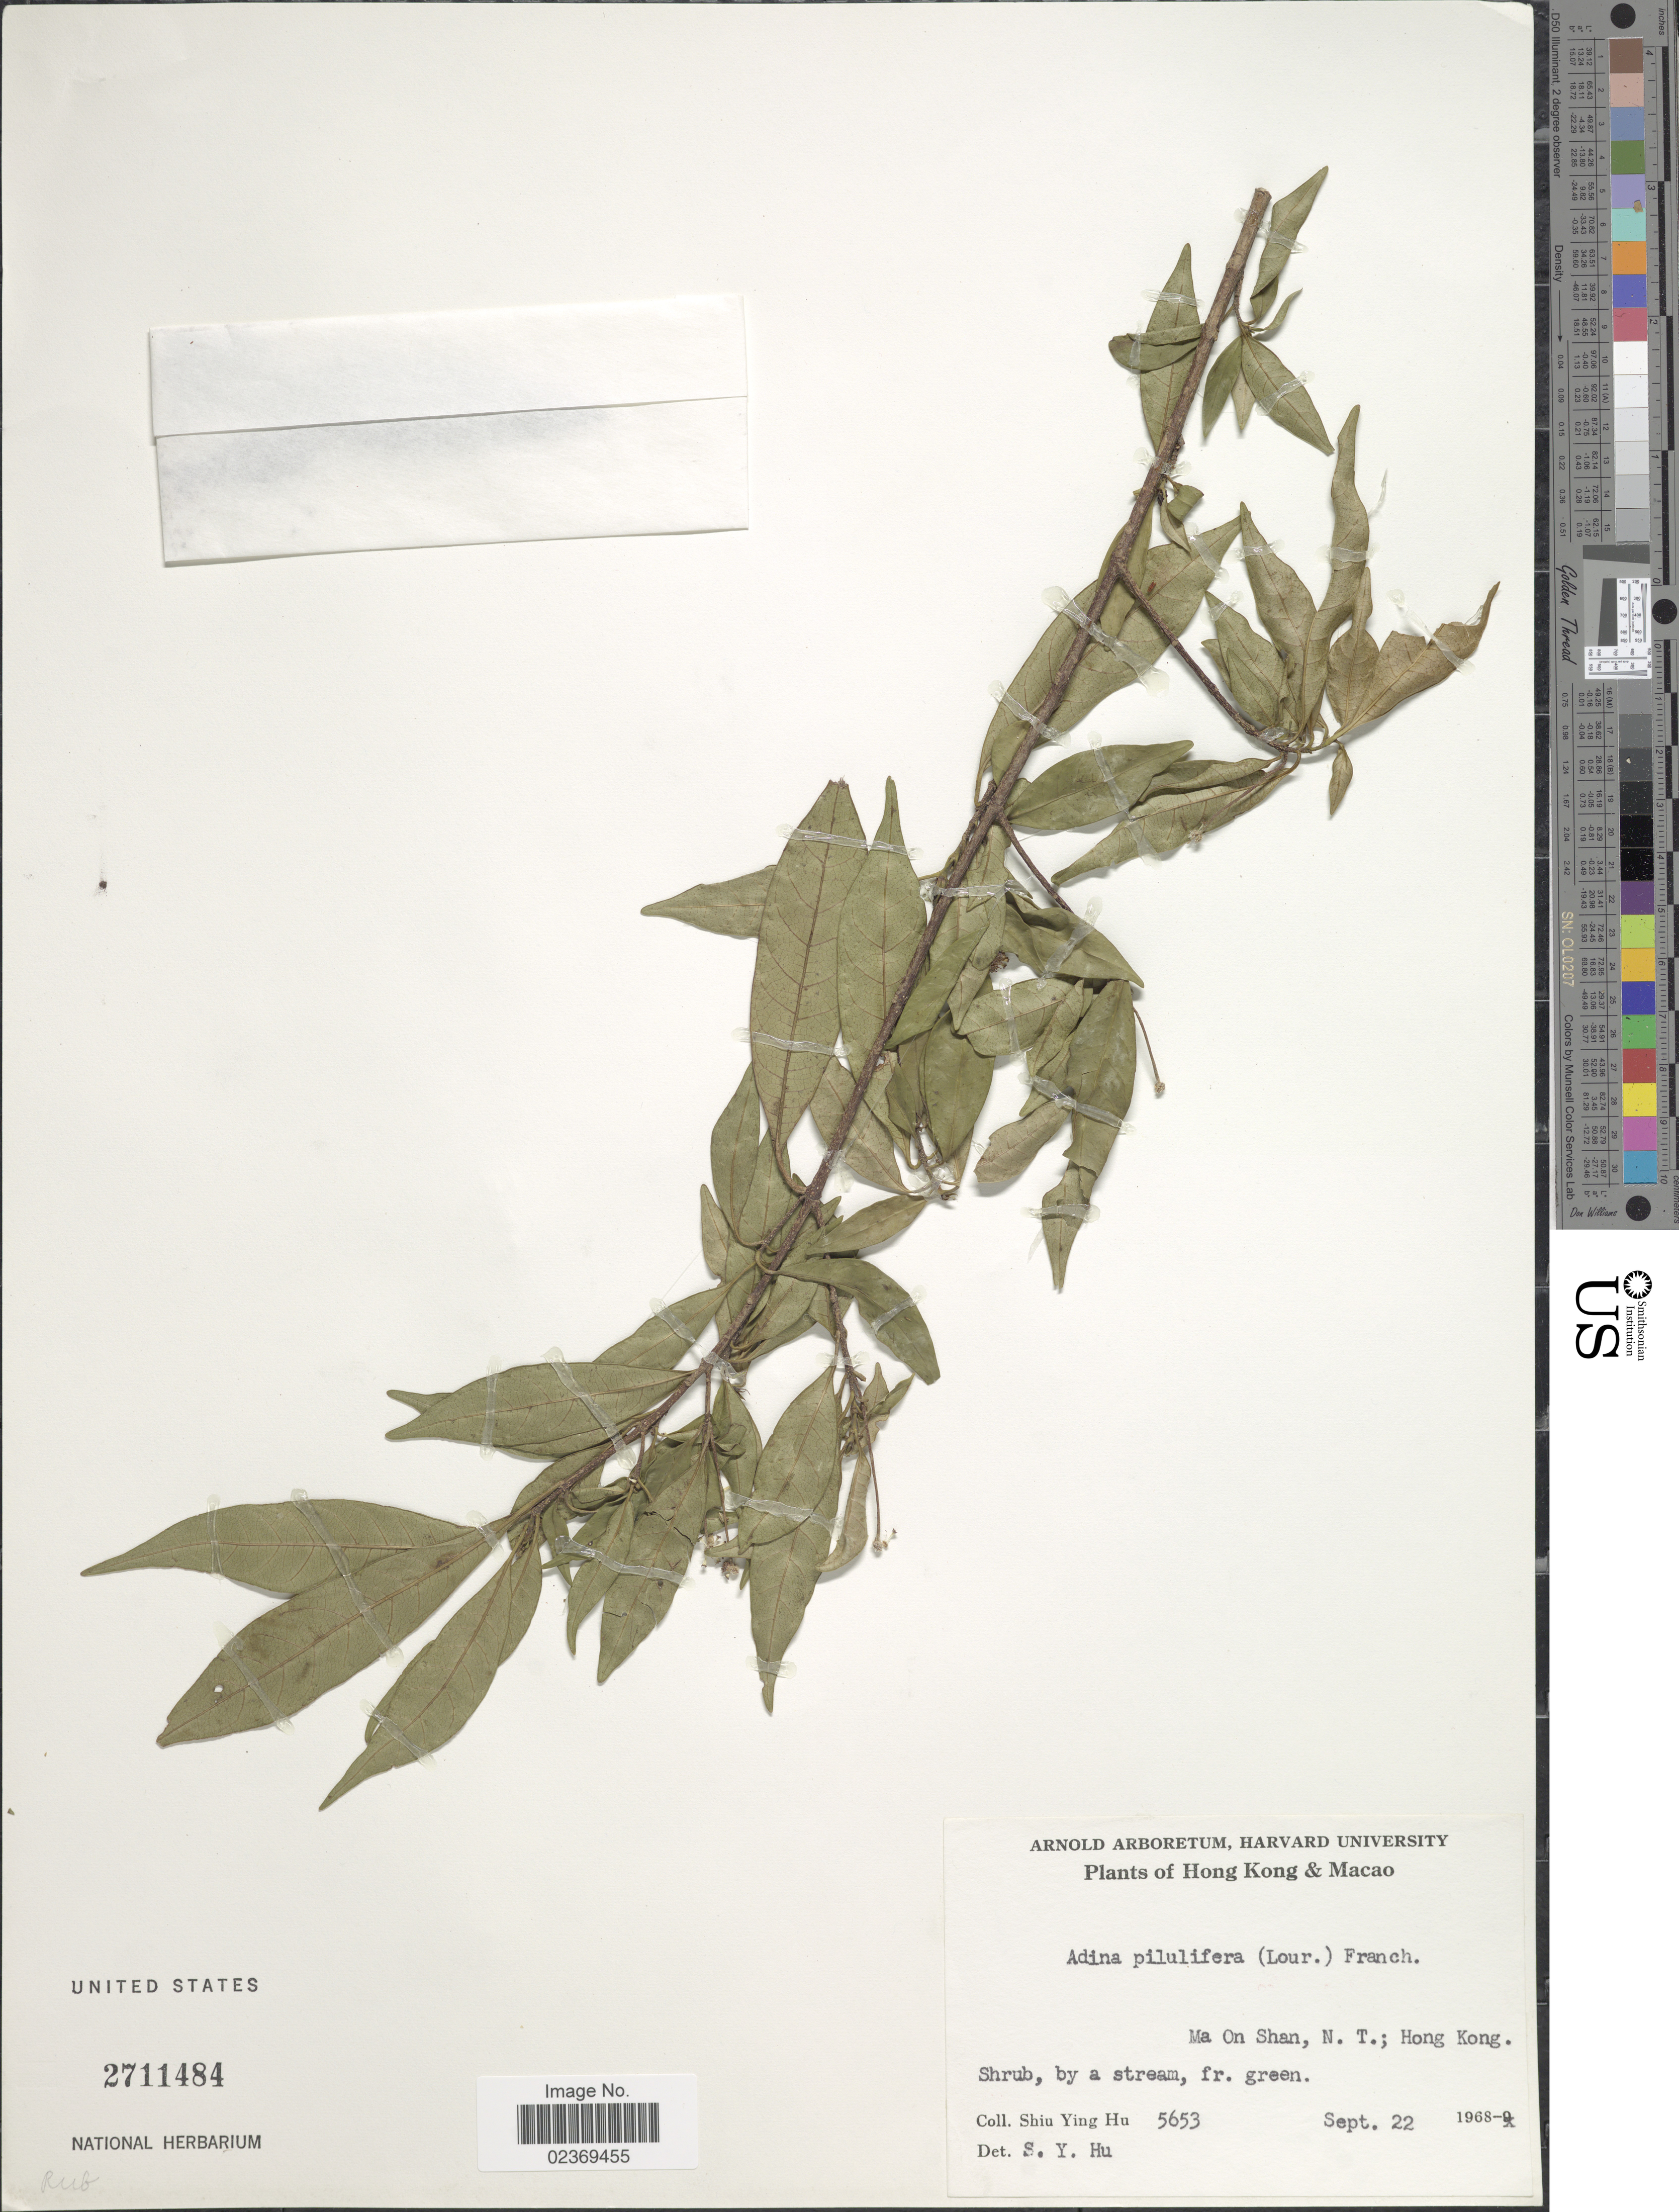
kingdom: Plantae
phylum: Tracheophyta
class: Magnoliopsida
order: Gentianales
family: Rubiaceae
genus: Adina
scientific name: Adina pilulifera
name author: (Lam.) Franch. & Drake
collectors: S. Y. Hu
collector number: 5653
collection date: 1968-09-22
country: China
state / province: Hong Kong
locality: Hong Kong & Macao, Ma On Shan, N.T.; Hong Kong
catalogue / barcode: US 2711484